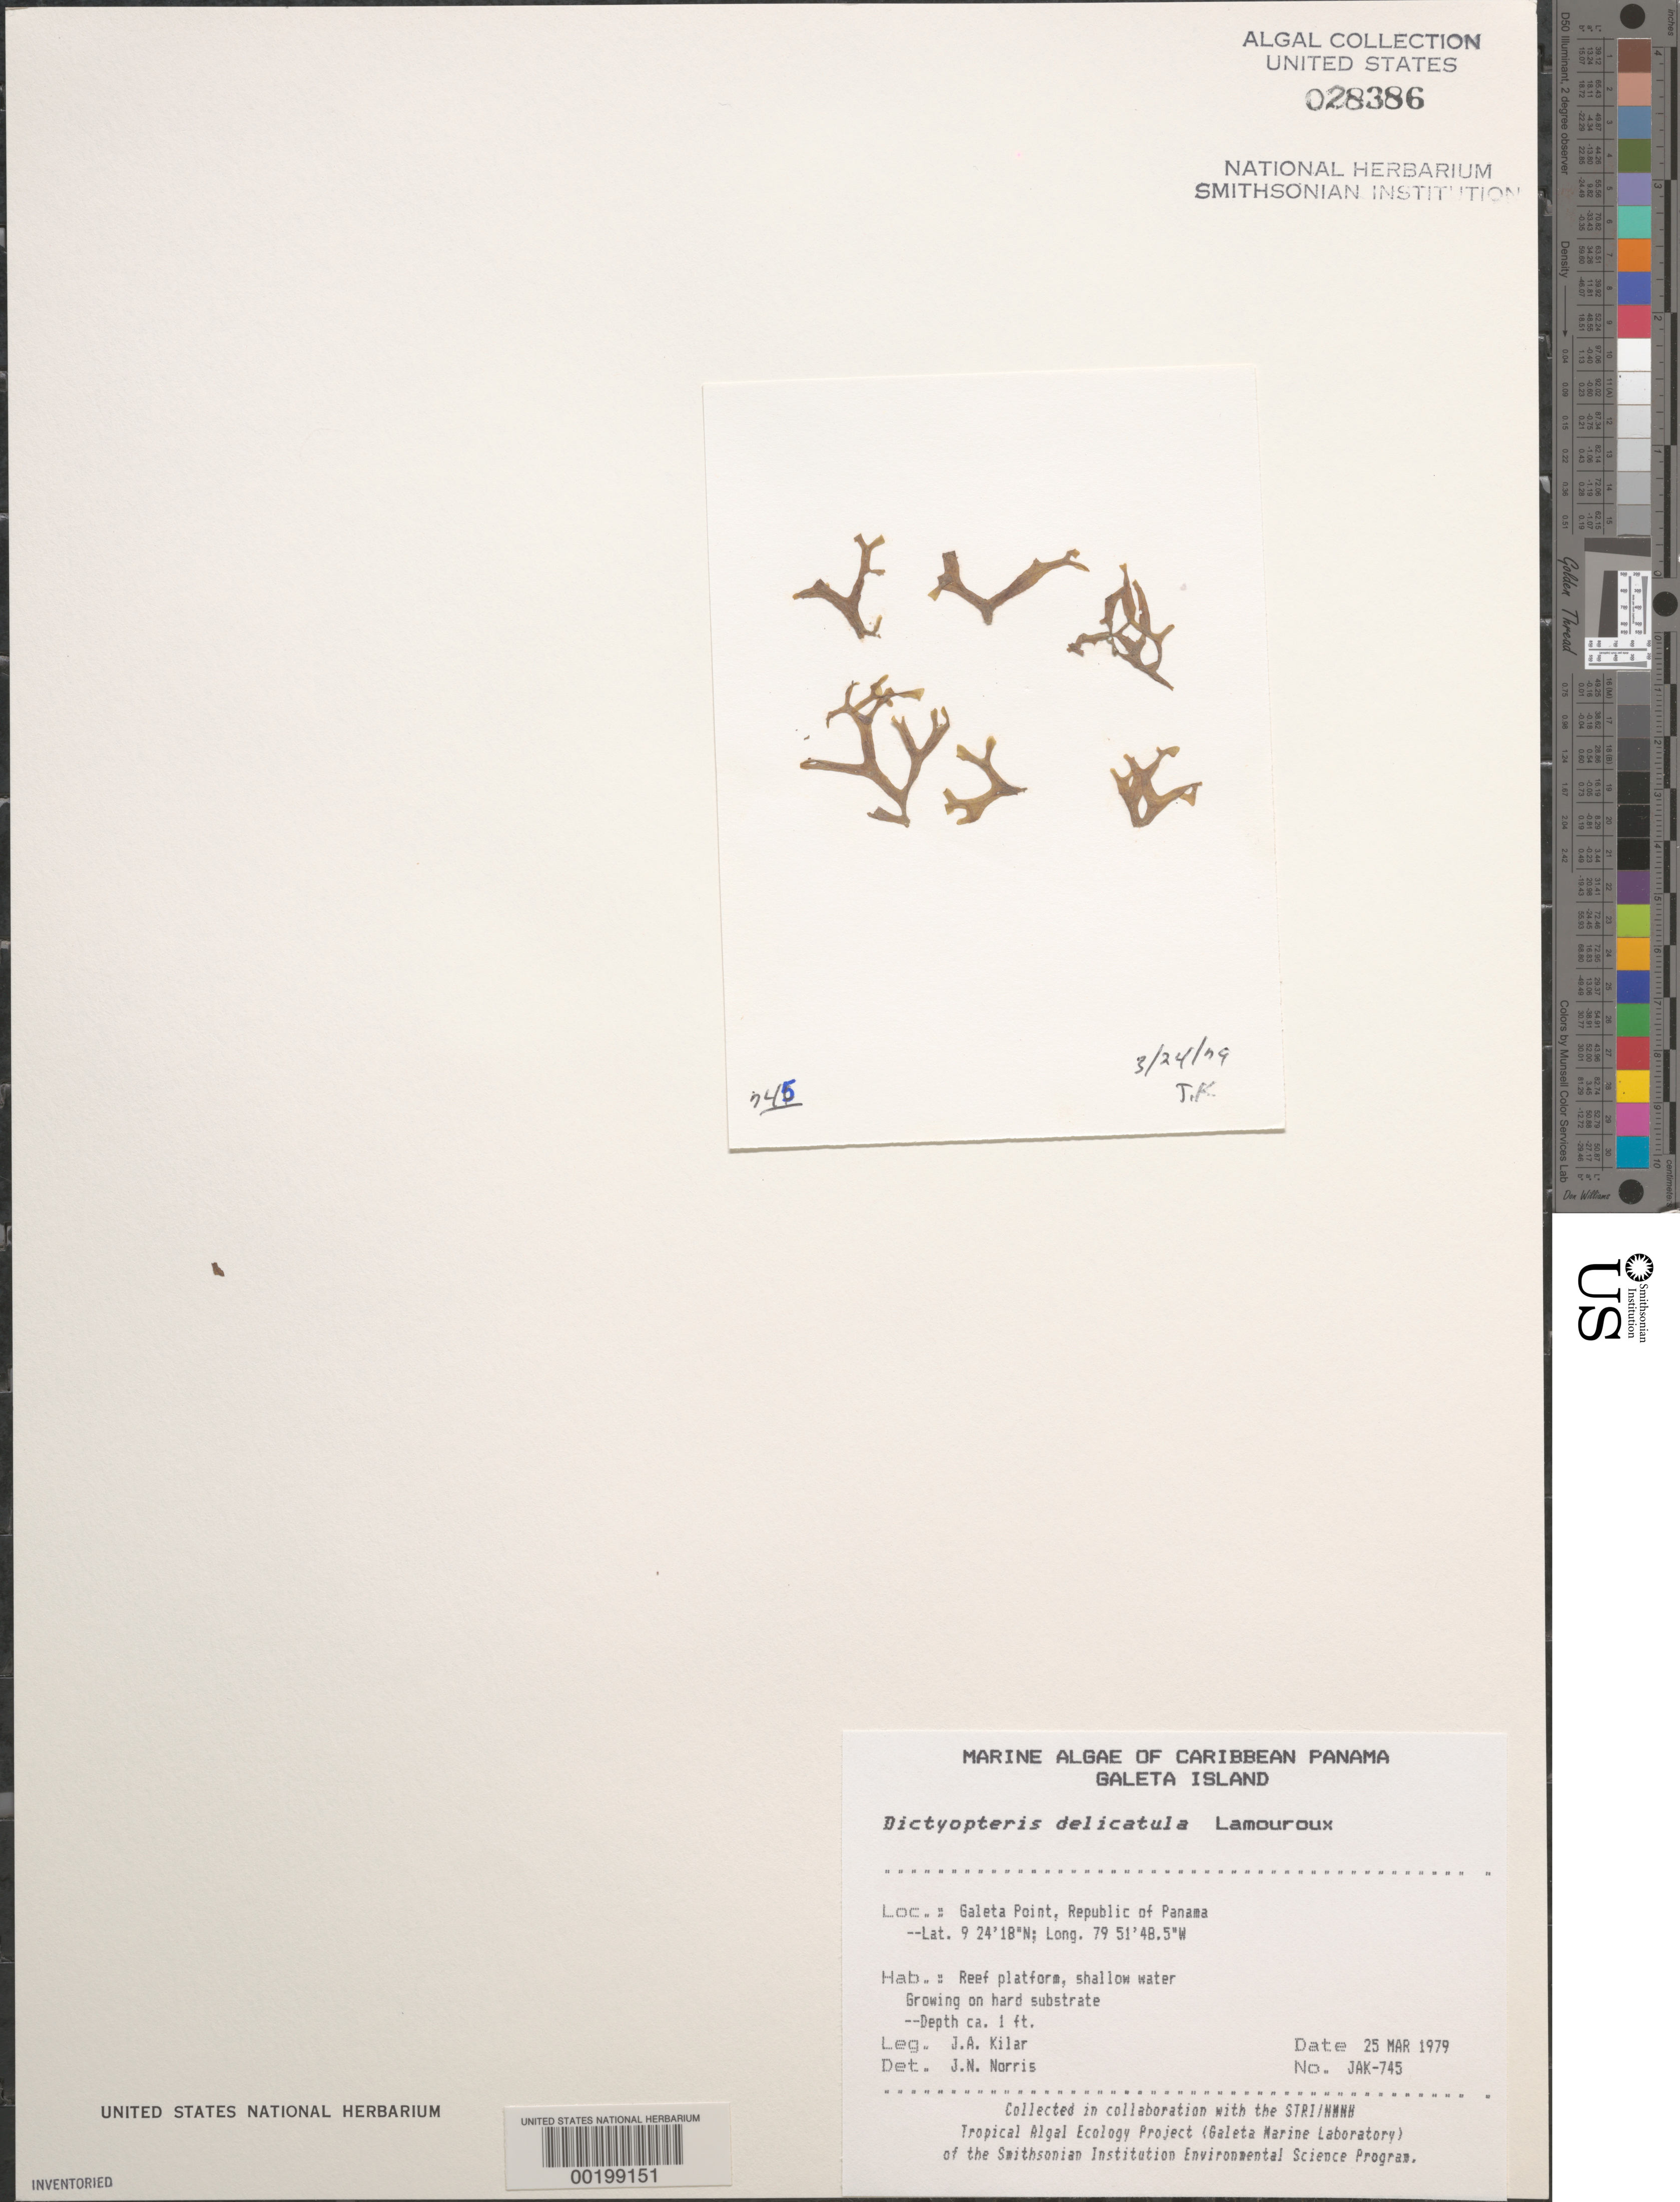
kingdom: Chromista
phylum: Ochrophyta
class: Phaeophyceae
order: Dictyotales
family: Dictyotaceae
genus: Dictyopteris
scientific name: Dictyopteris delicatula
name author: J.V.Lamouroux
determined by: Norris, James N.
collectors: J. A. Kilar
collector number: JAK-745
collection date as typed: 25 Mar 1979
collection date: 1979-03-25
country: Panama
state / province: Colón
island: Galeta Island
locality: Galeta Point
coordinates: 9 24' 18" N, 79 51' 48.5" W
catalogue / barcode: US 28386